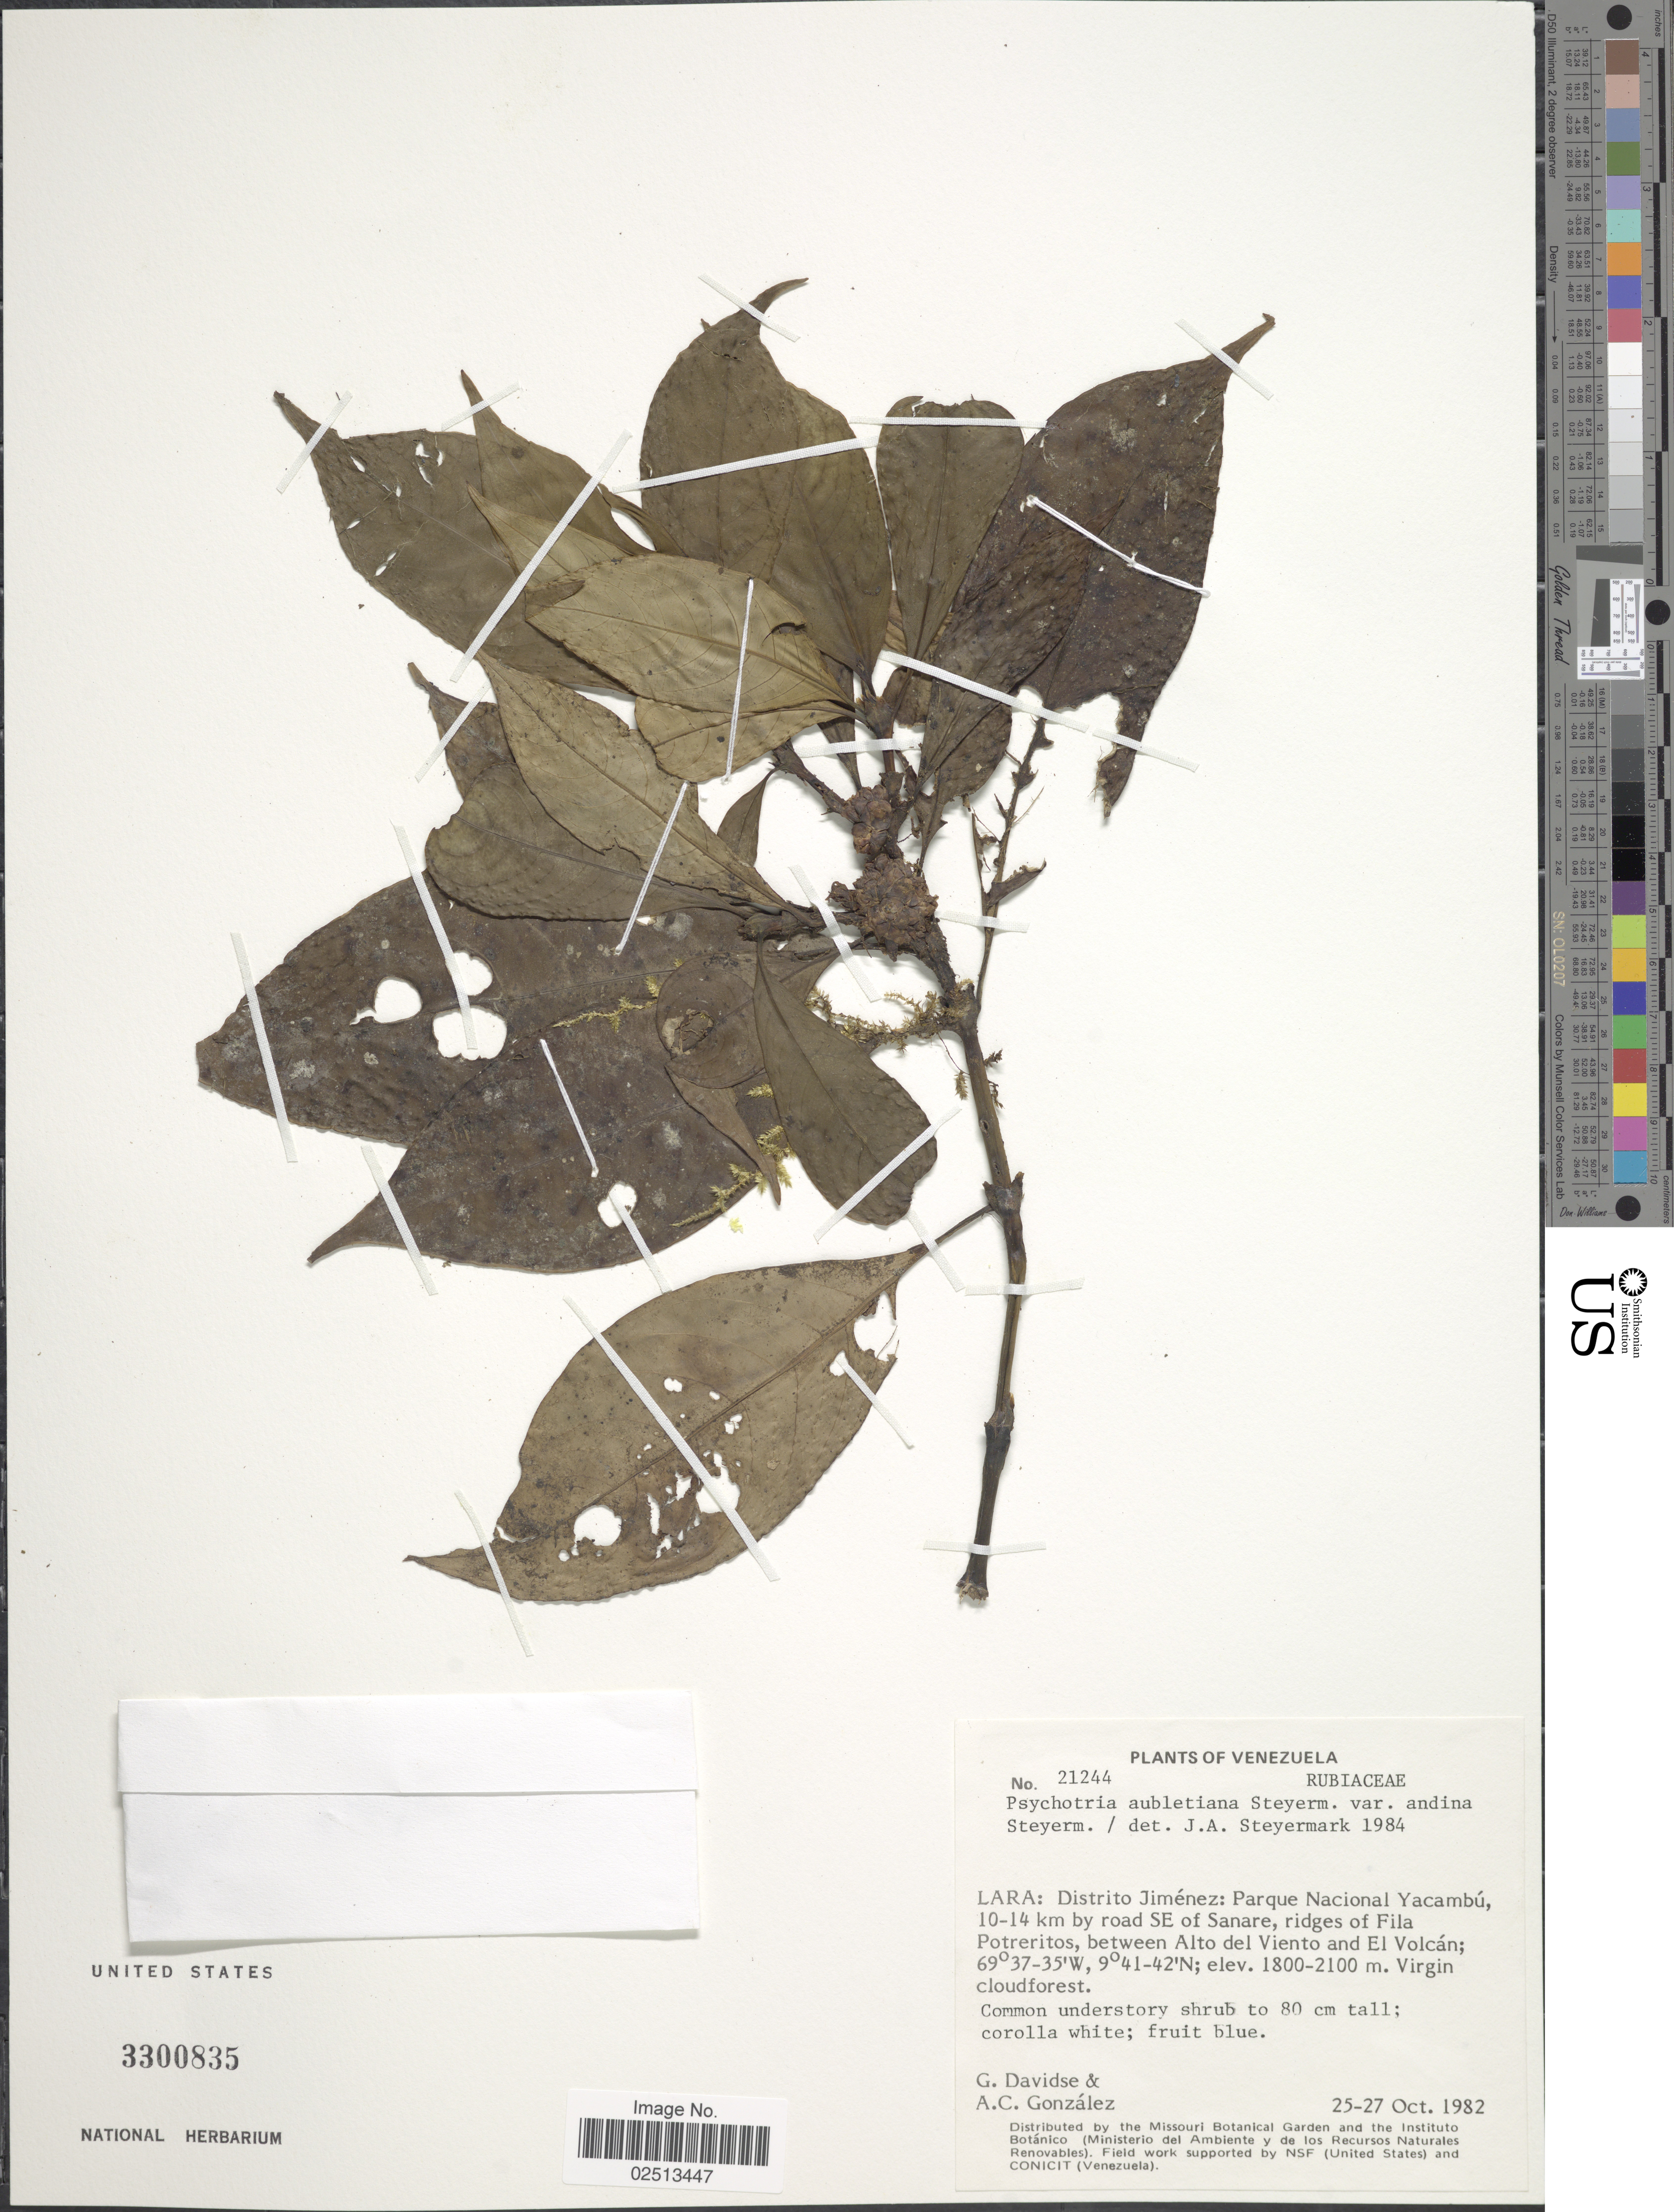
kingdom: Plantae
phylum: Tracheophyta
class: Magnoliopsida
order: Gentianales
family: Rubiaceae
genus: Psychotria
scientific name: Psychotria aubletiana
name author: Steyerm.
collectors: G. Davidse & A. C. González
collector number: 21244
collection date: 1982-10-25/1982-10-27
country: Venezuela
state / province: Lara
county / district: Jiménez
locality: Distrito Jiménez: Parque Nacional Yacambú, 10-14 km by road SE of Sanare, ridges of Fila Potreritos, between Alto del Viento and El Volcán.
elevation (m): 1800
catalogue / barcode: US 3300835